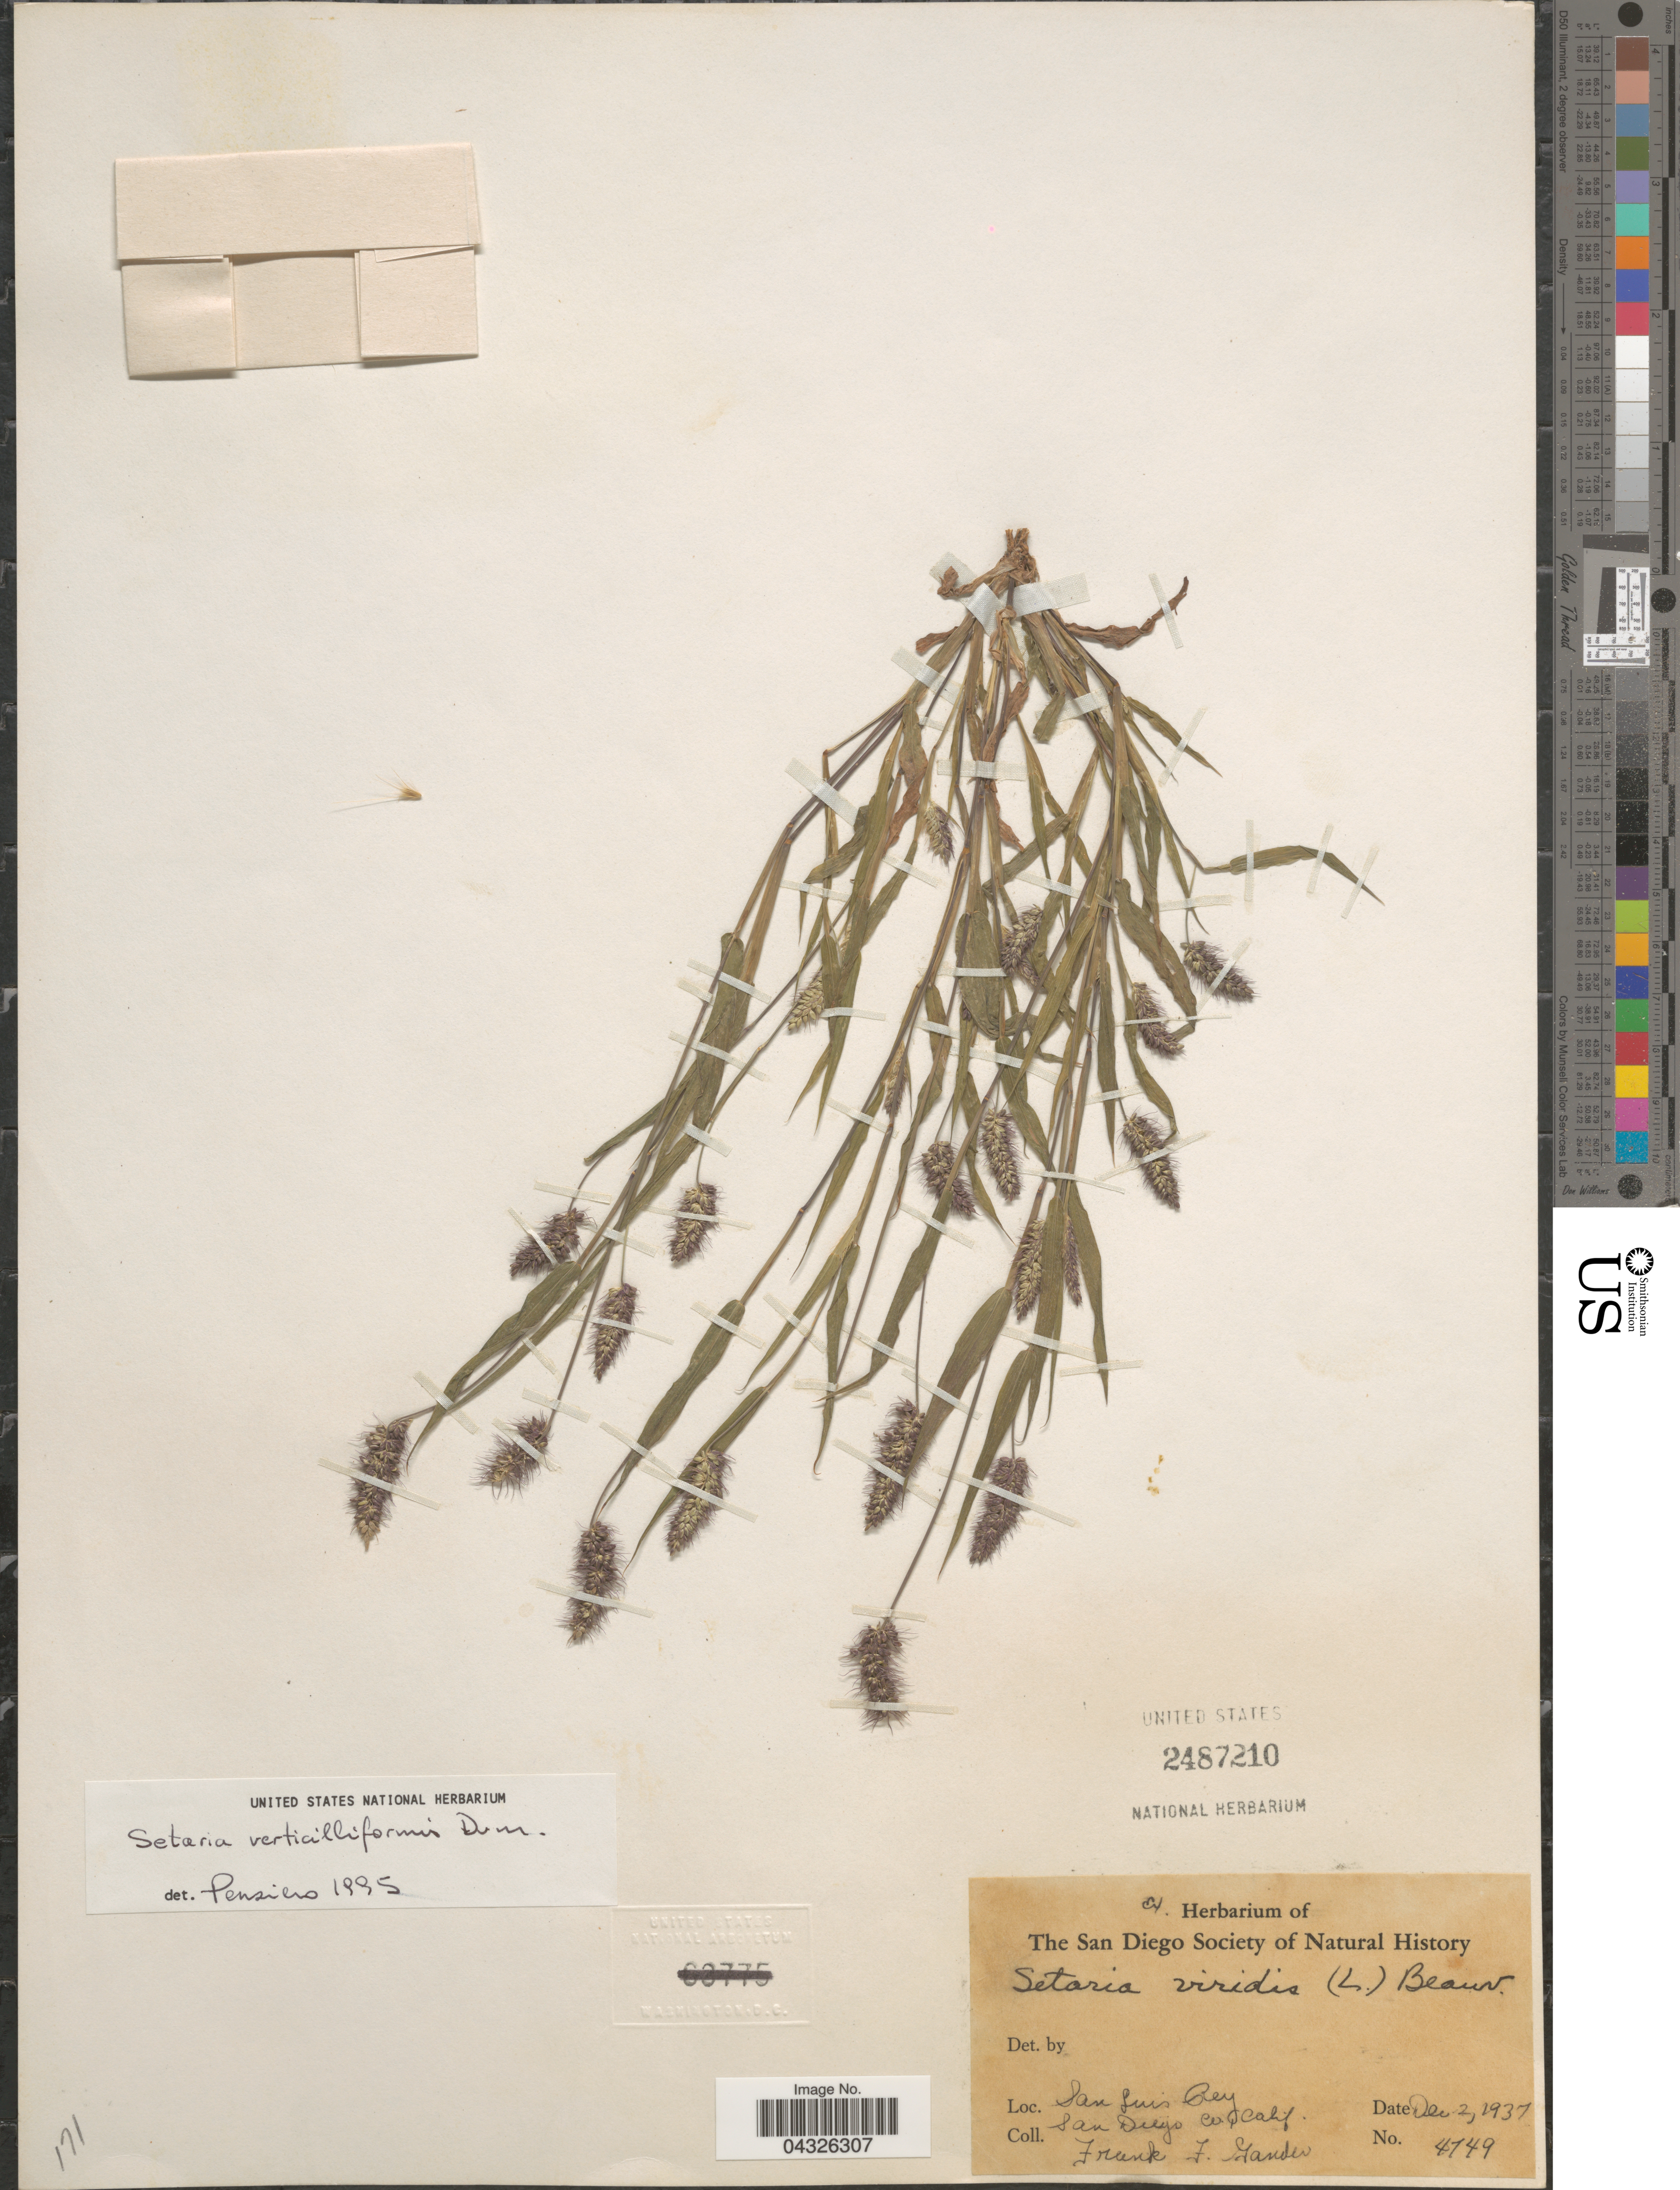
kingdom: Plantae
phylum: Tracheophyta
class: Liliopsida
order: Poales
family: Poaceae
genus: Setaria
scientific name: Setaria viridis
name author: (L.) P. Beauv.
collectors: F. Gander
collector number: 4749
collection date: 1937-12-02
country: United States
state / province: California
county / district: San Diego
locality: San Luis Rey. San Diego Co.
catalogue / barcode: US 2487210